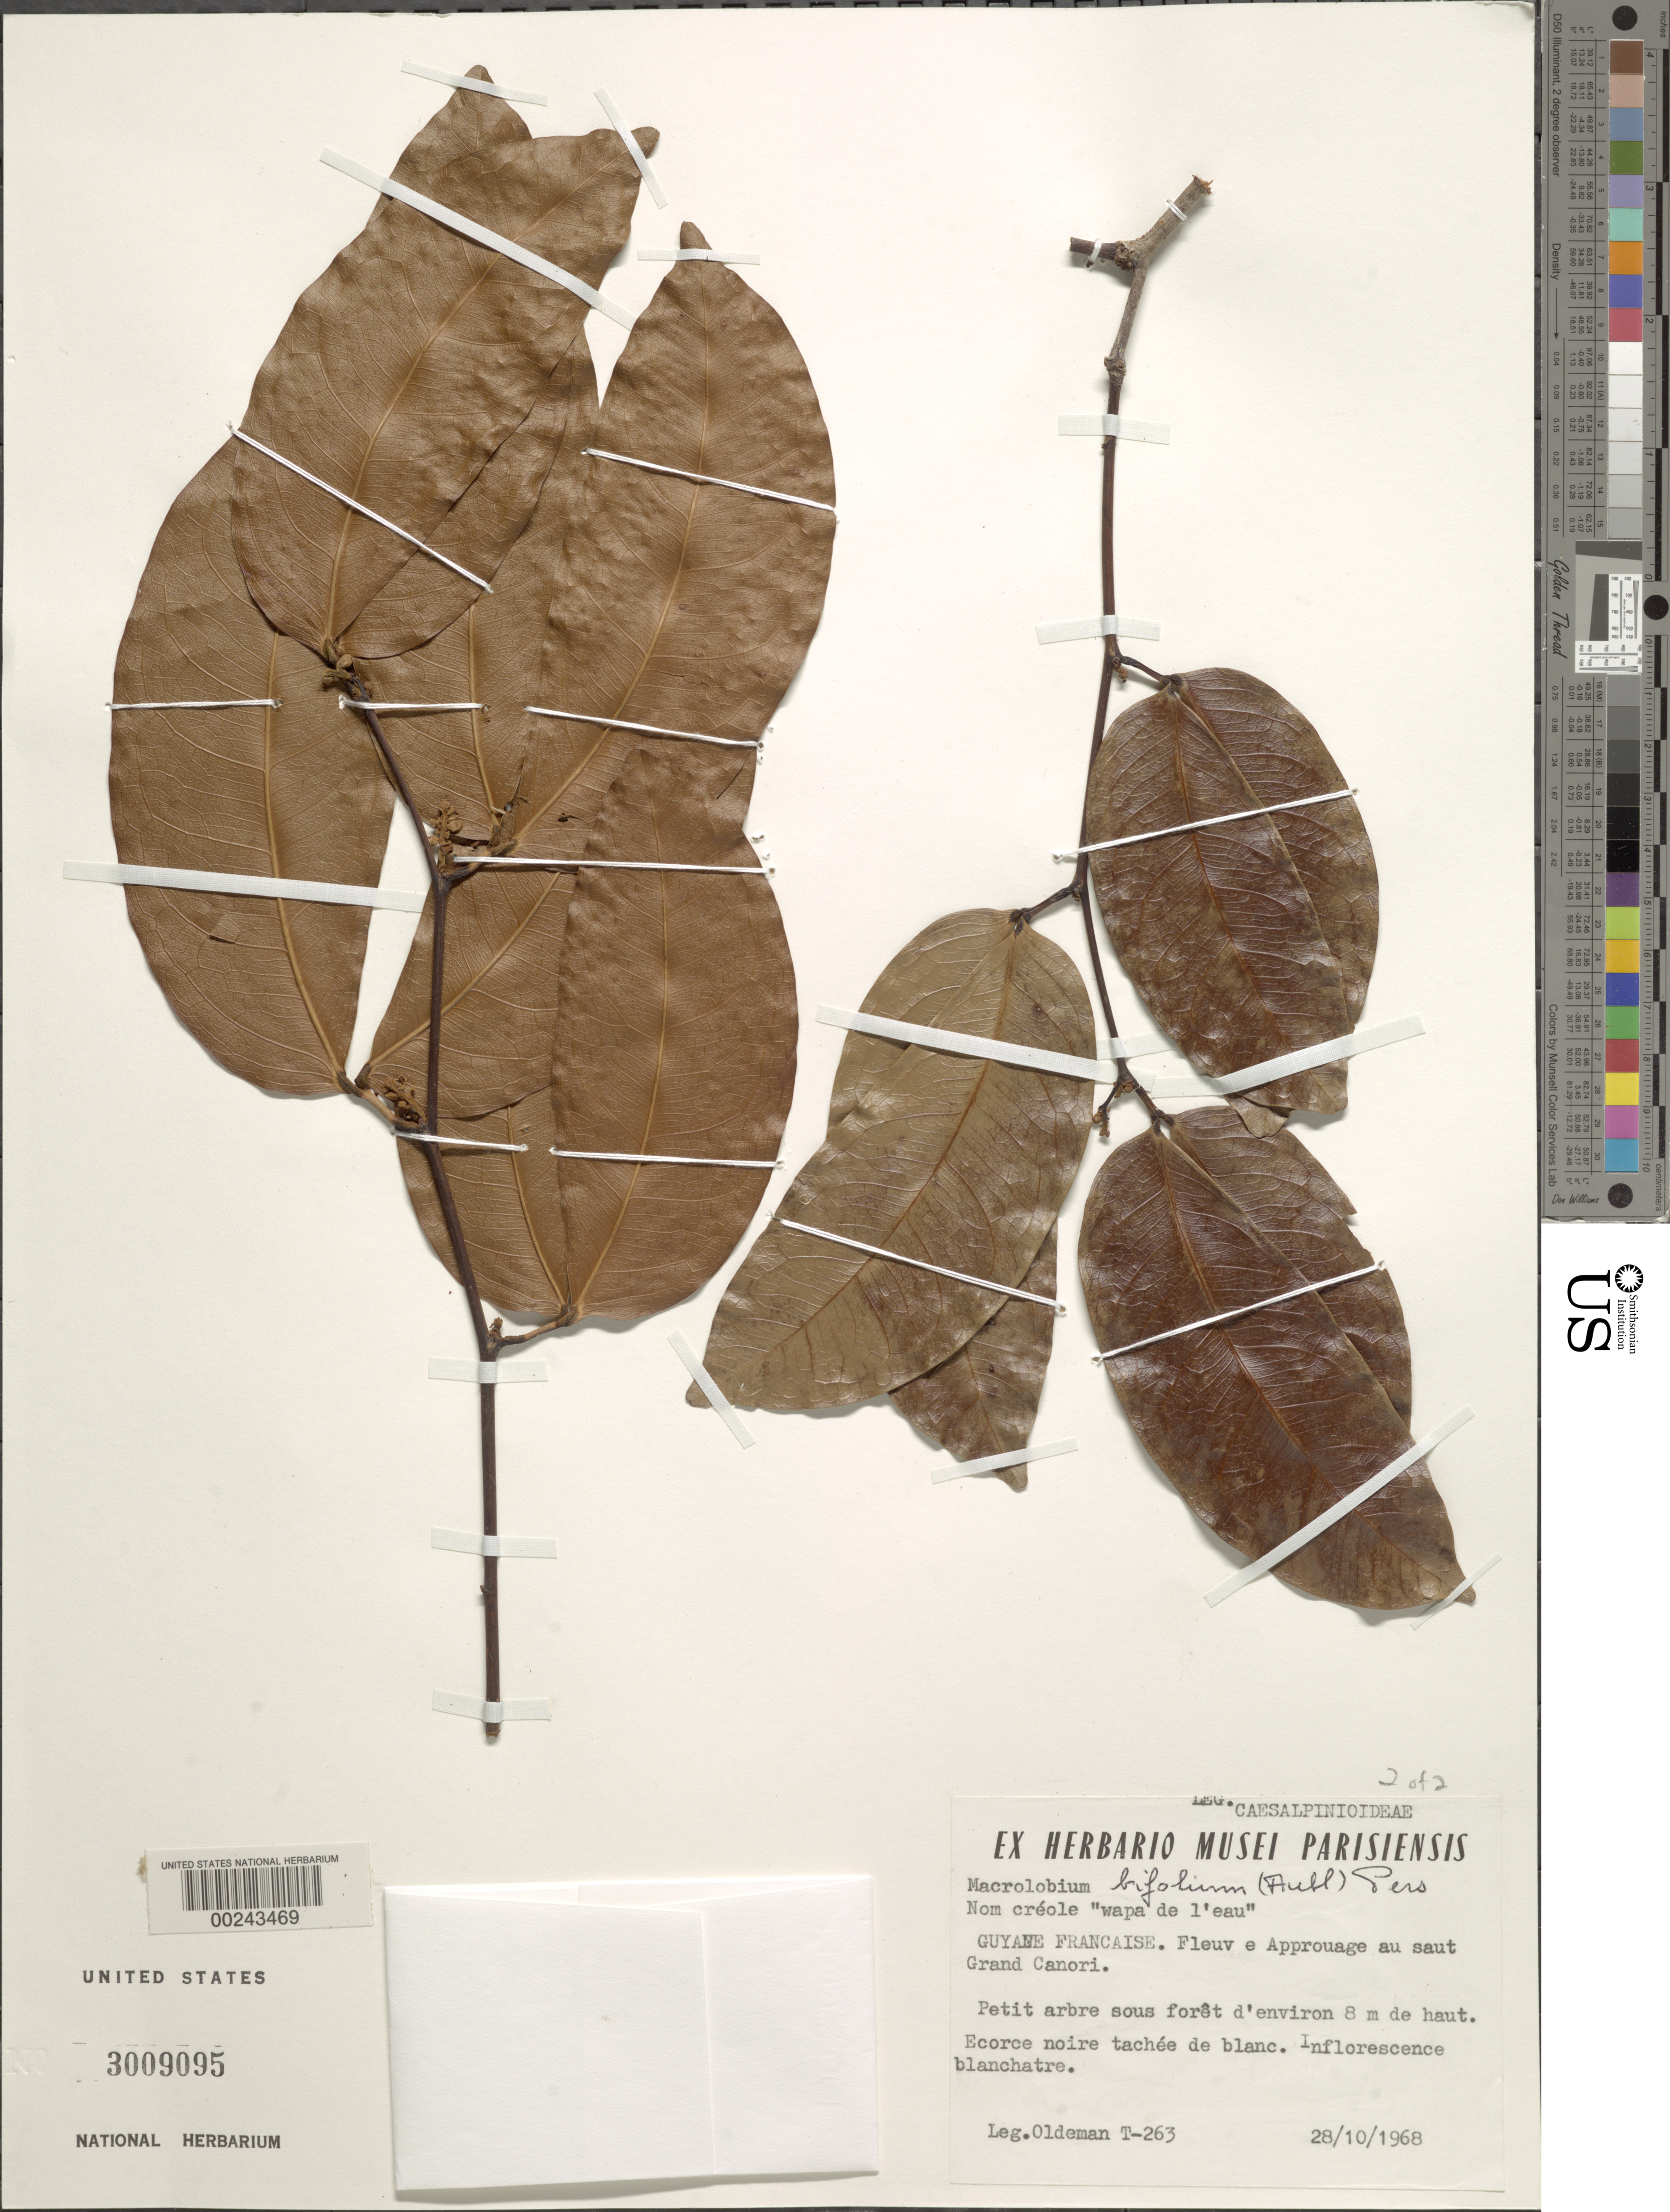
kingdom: Plantae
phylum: Tracheophyta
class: Magnoliopsida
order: Fabales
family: Fabaceae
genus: Macrolobium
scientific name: Macrolobium bifolium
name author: (Aubl.) Pers.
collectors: R. Oldeman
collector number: T-263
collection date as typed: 28 Oct 1968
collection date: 1968-10-28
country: French Guiana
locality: Fleuve approuage to/from saut grand canori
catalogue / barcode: US 3009095